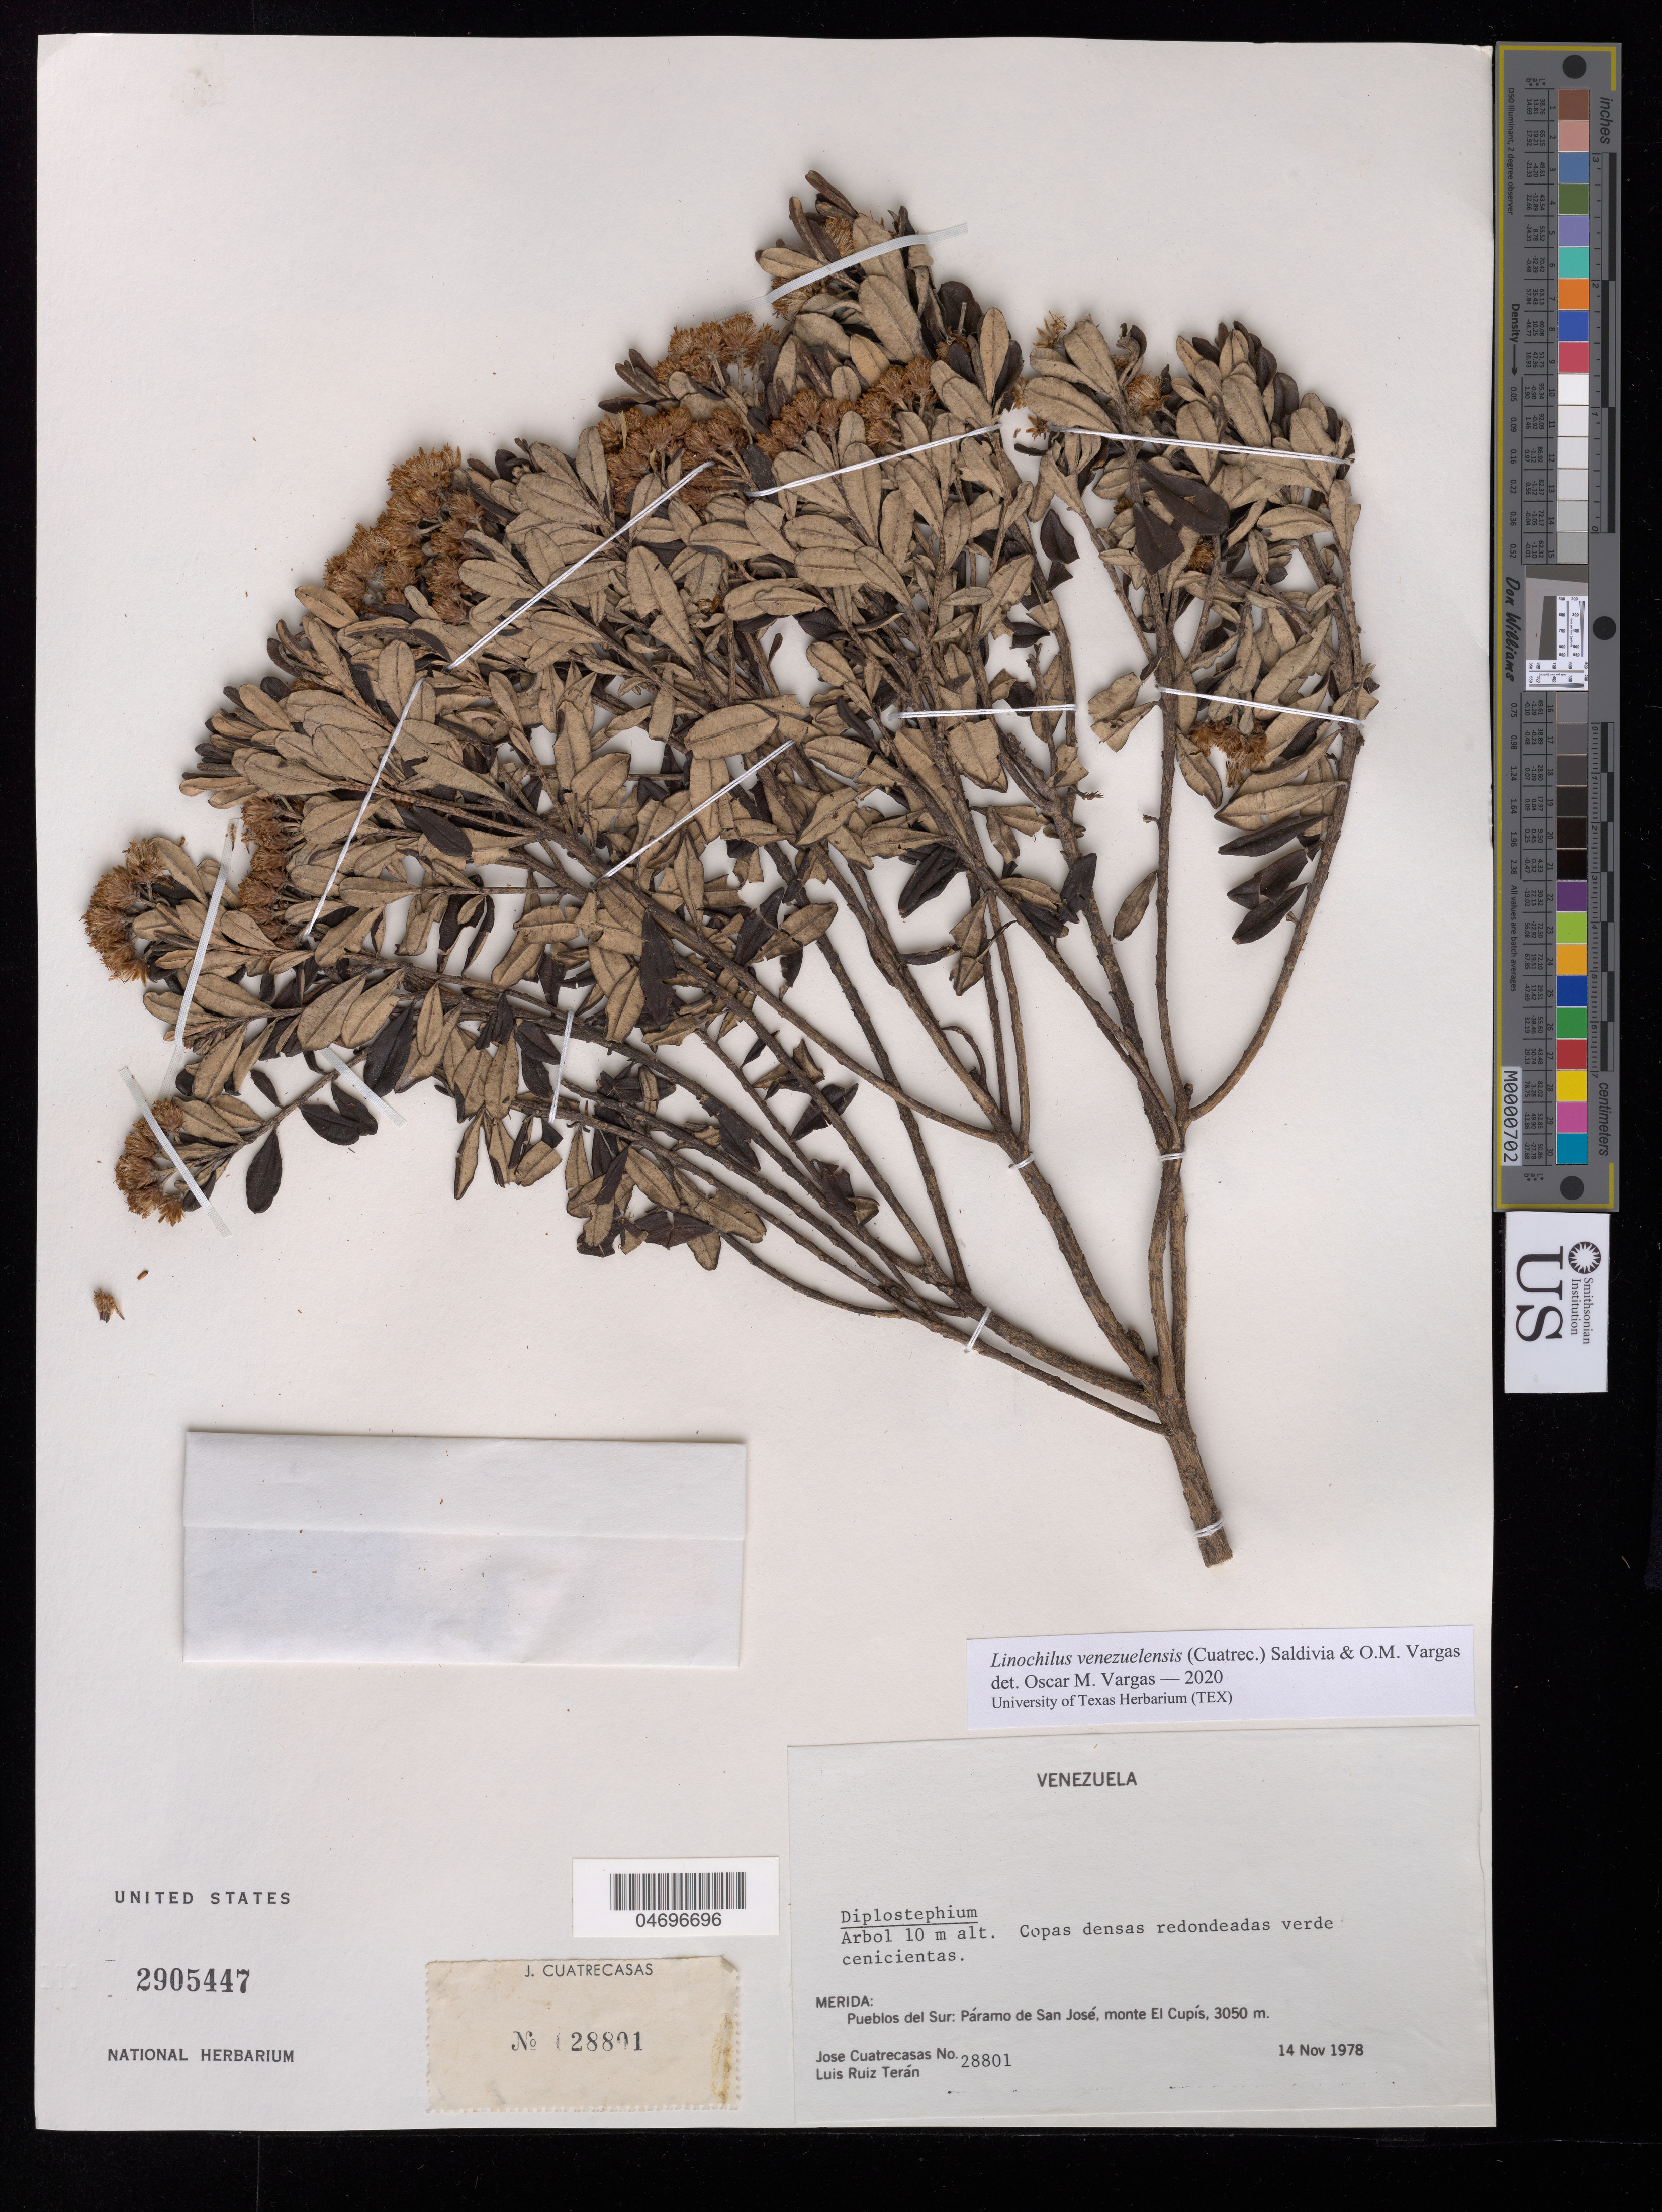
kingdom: Plantae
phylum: Tracheophyta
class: Magnoliopsida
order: Asterales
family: Asteraceae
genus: Linochilus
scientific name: Linochilus venezuelensis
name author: (Cuatrec.) Saldivia & O.M. Vargas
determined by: Vargas, Oscar M.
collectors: J. Cuatrecasas & L. E. Ruíz-Terán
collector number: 28801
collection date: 1978-11-14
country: Venezuela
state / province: Mérida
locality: Páramo de San José. Pueblos del Sur: monte El Cupís.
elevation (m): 3050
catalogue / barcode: US 2905447